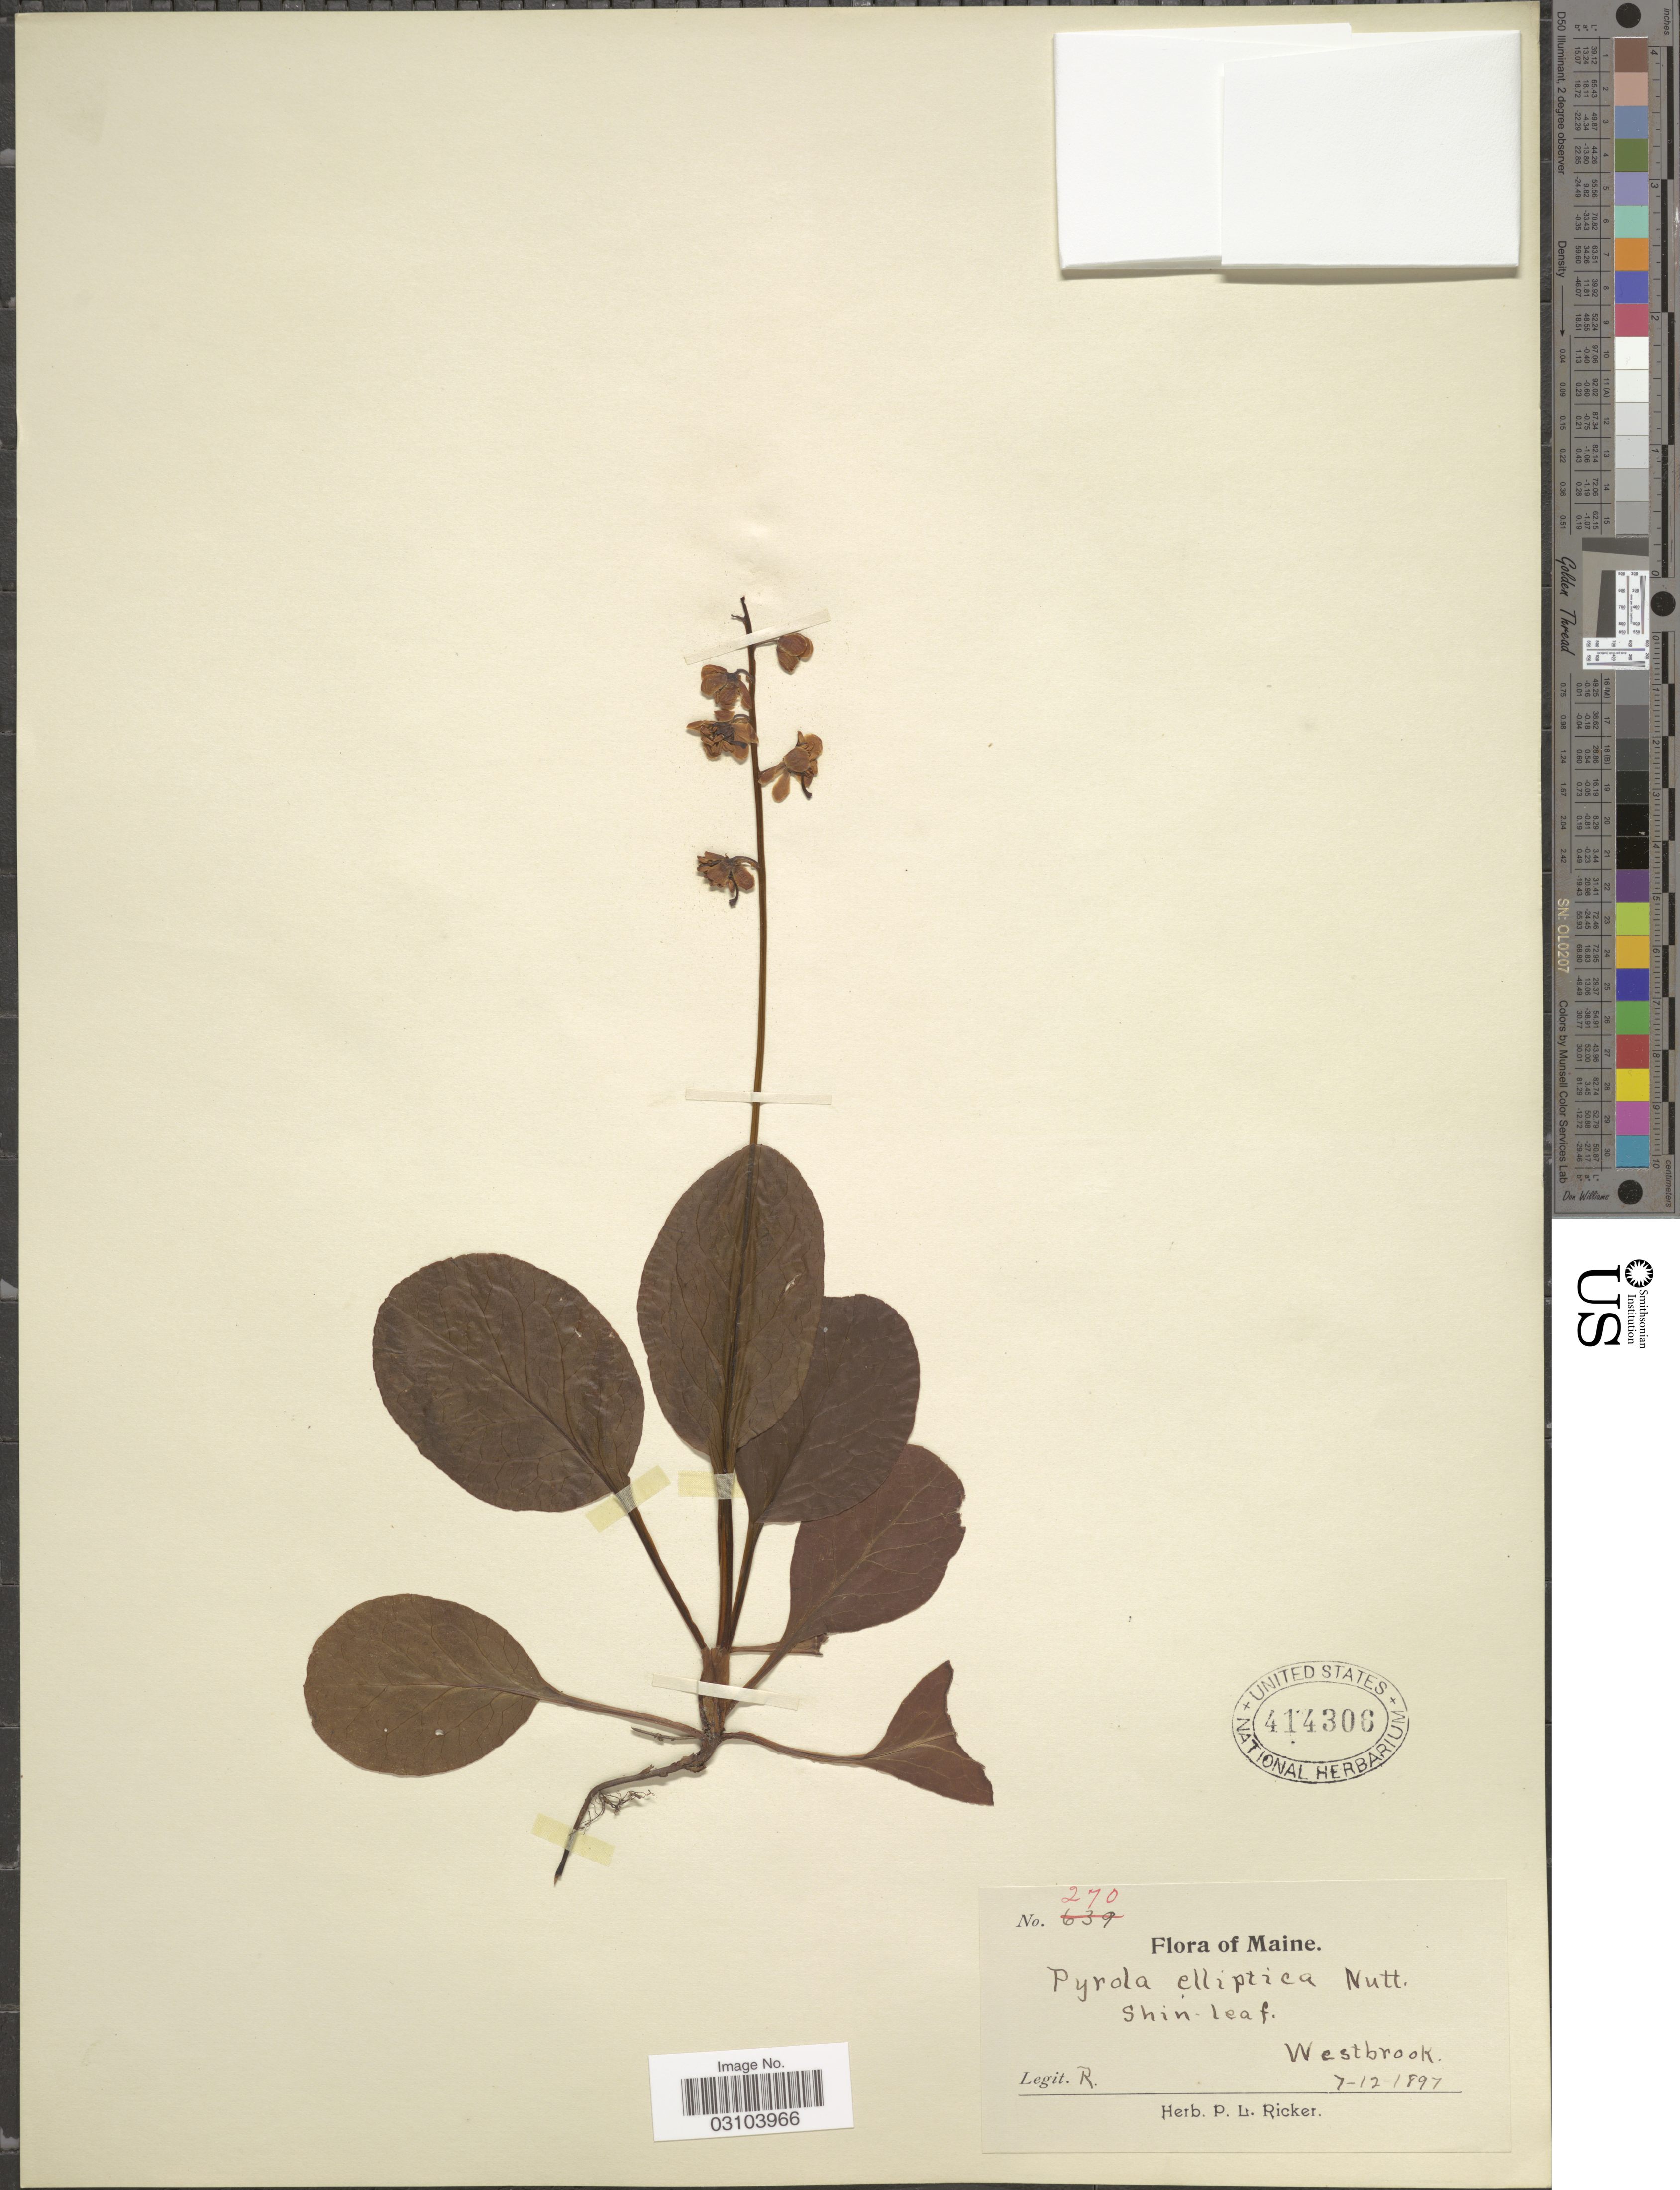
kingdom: Plantae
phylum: Tracheophyta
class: Magnoliopsida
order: Ericales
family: Ericaceae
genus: Pyrola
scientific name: Pyrola elliptica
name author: Nutt.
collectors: P. Ricker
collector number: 270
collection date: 1897-07-12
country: United States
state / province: Maine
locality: Westbrook.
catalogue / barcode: US 414306